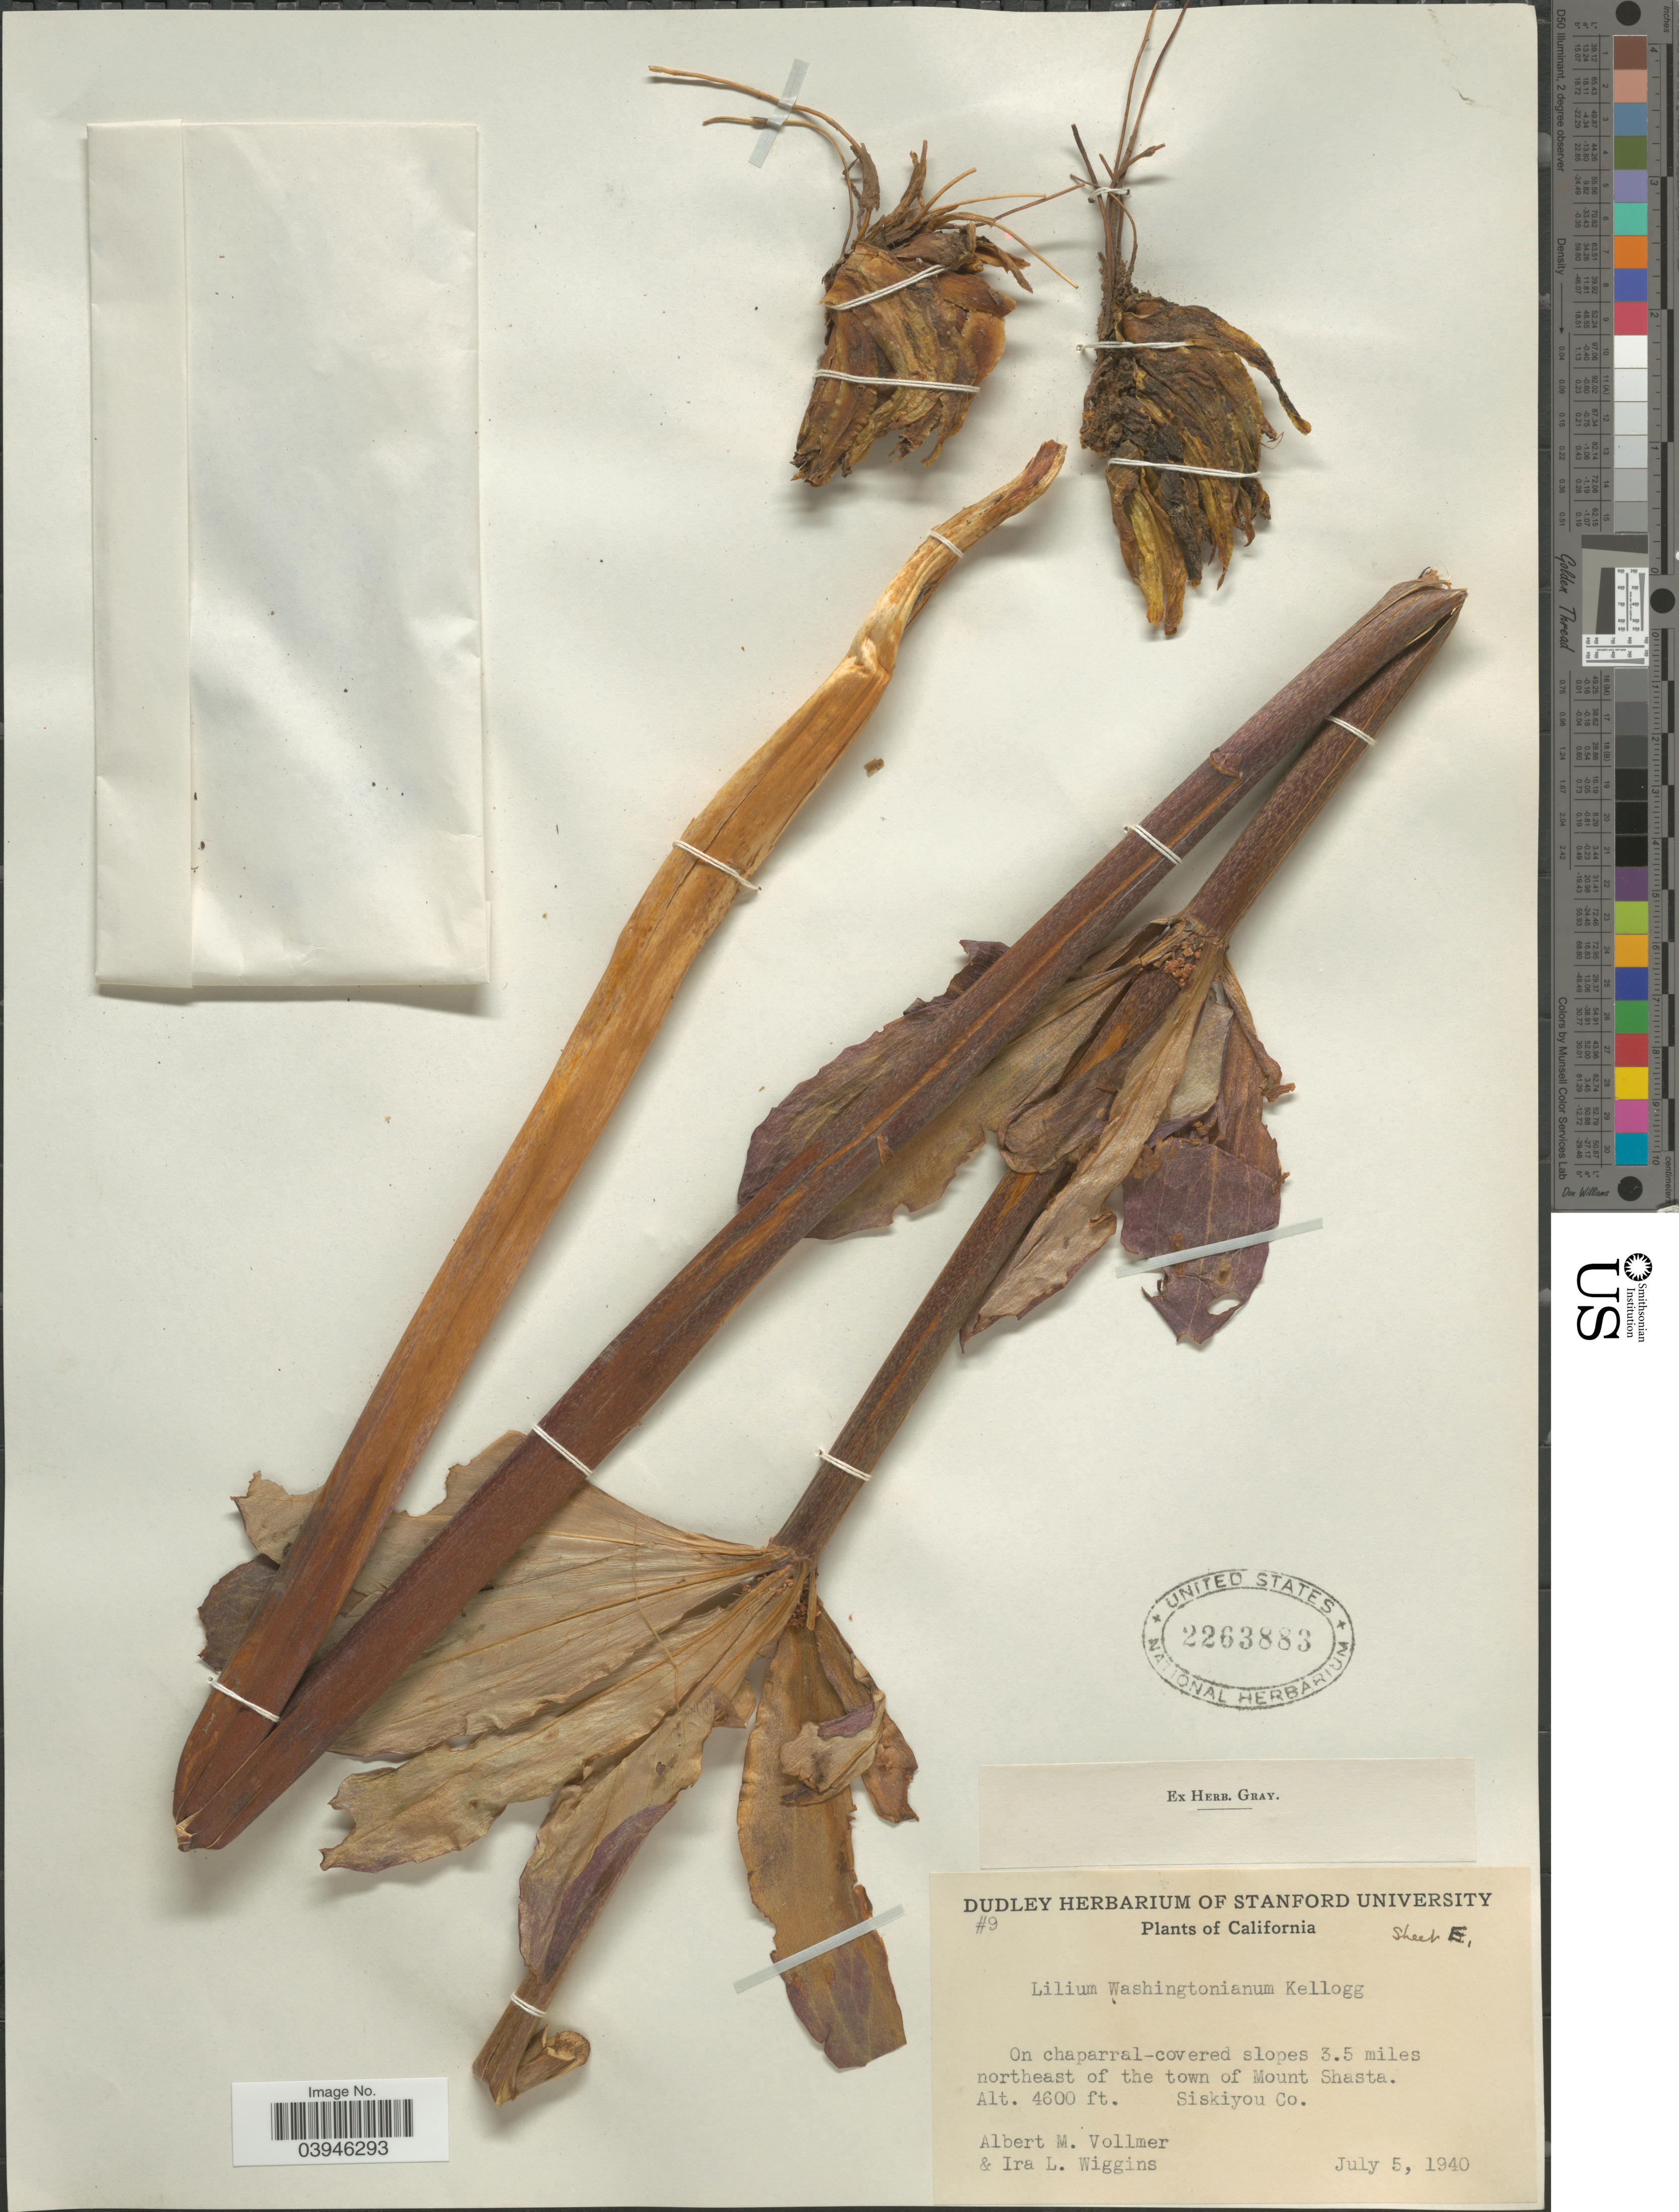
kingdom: Plantae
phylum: Tracheophyta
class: Liliopsida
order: Liliales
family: Liliaceae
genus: Lilium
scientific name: Lilium washingtonianum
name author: Kellogg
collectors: A. Vollmer & I. L. Wiggins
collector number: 9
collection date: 1940-07-05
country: United States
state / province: California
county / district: Siskiyou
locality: On chaparral-covered slopes 3.5 miles northeast of the town of Mount Shasta. Siskiyou Co.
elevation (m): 1402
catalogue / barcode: US 2263883